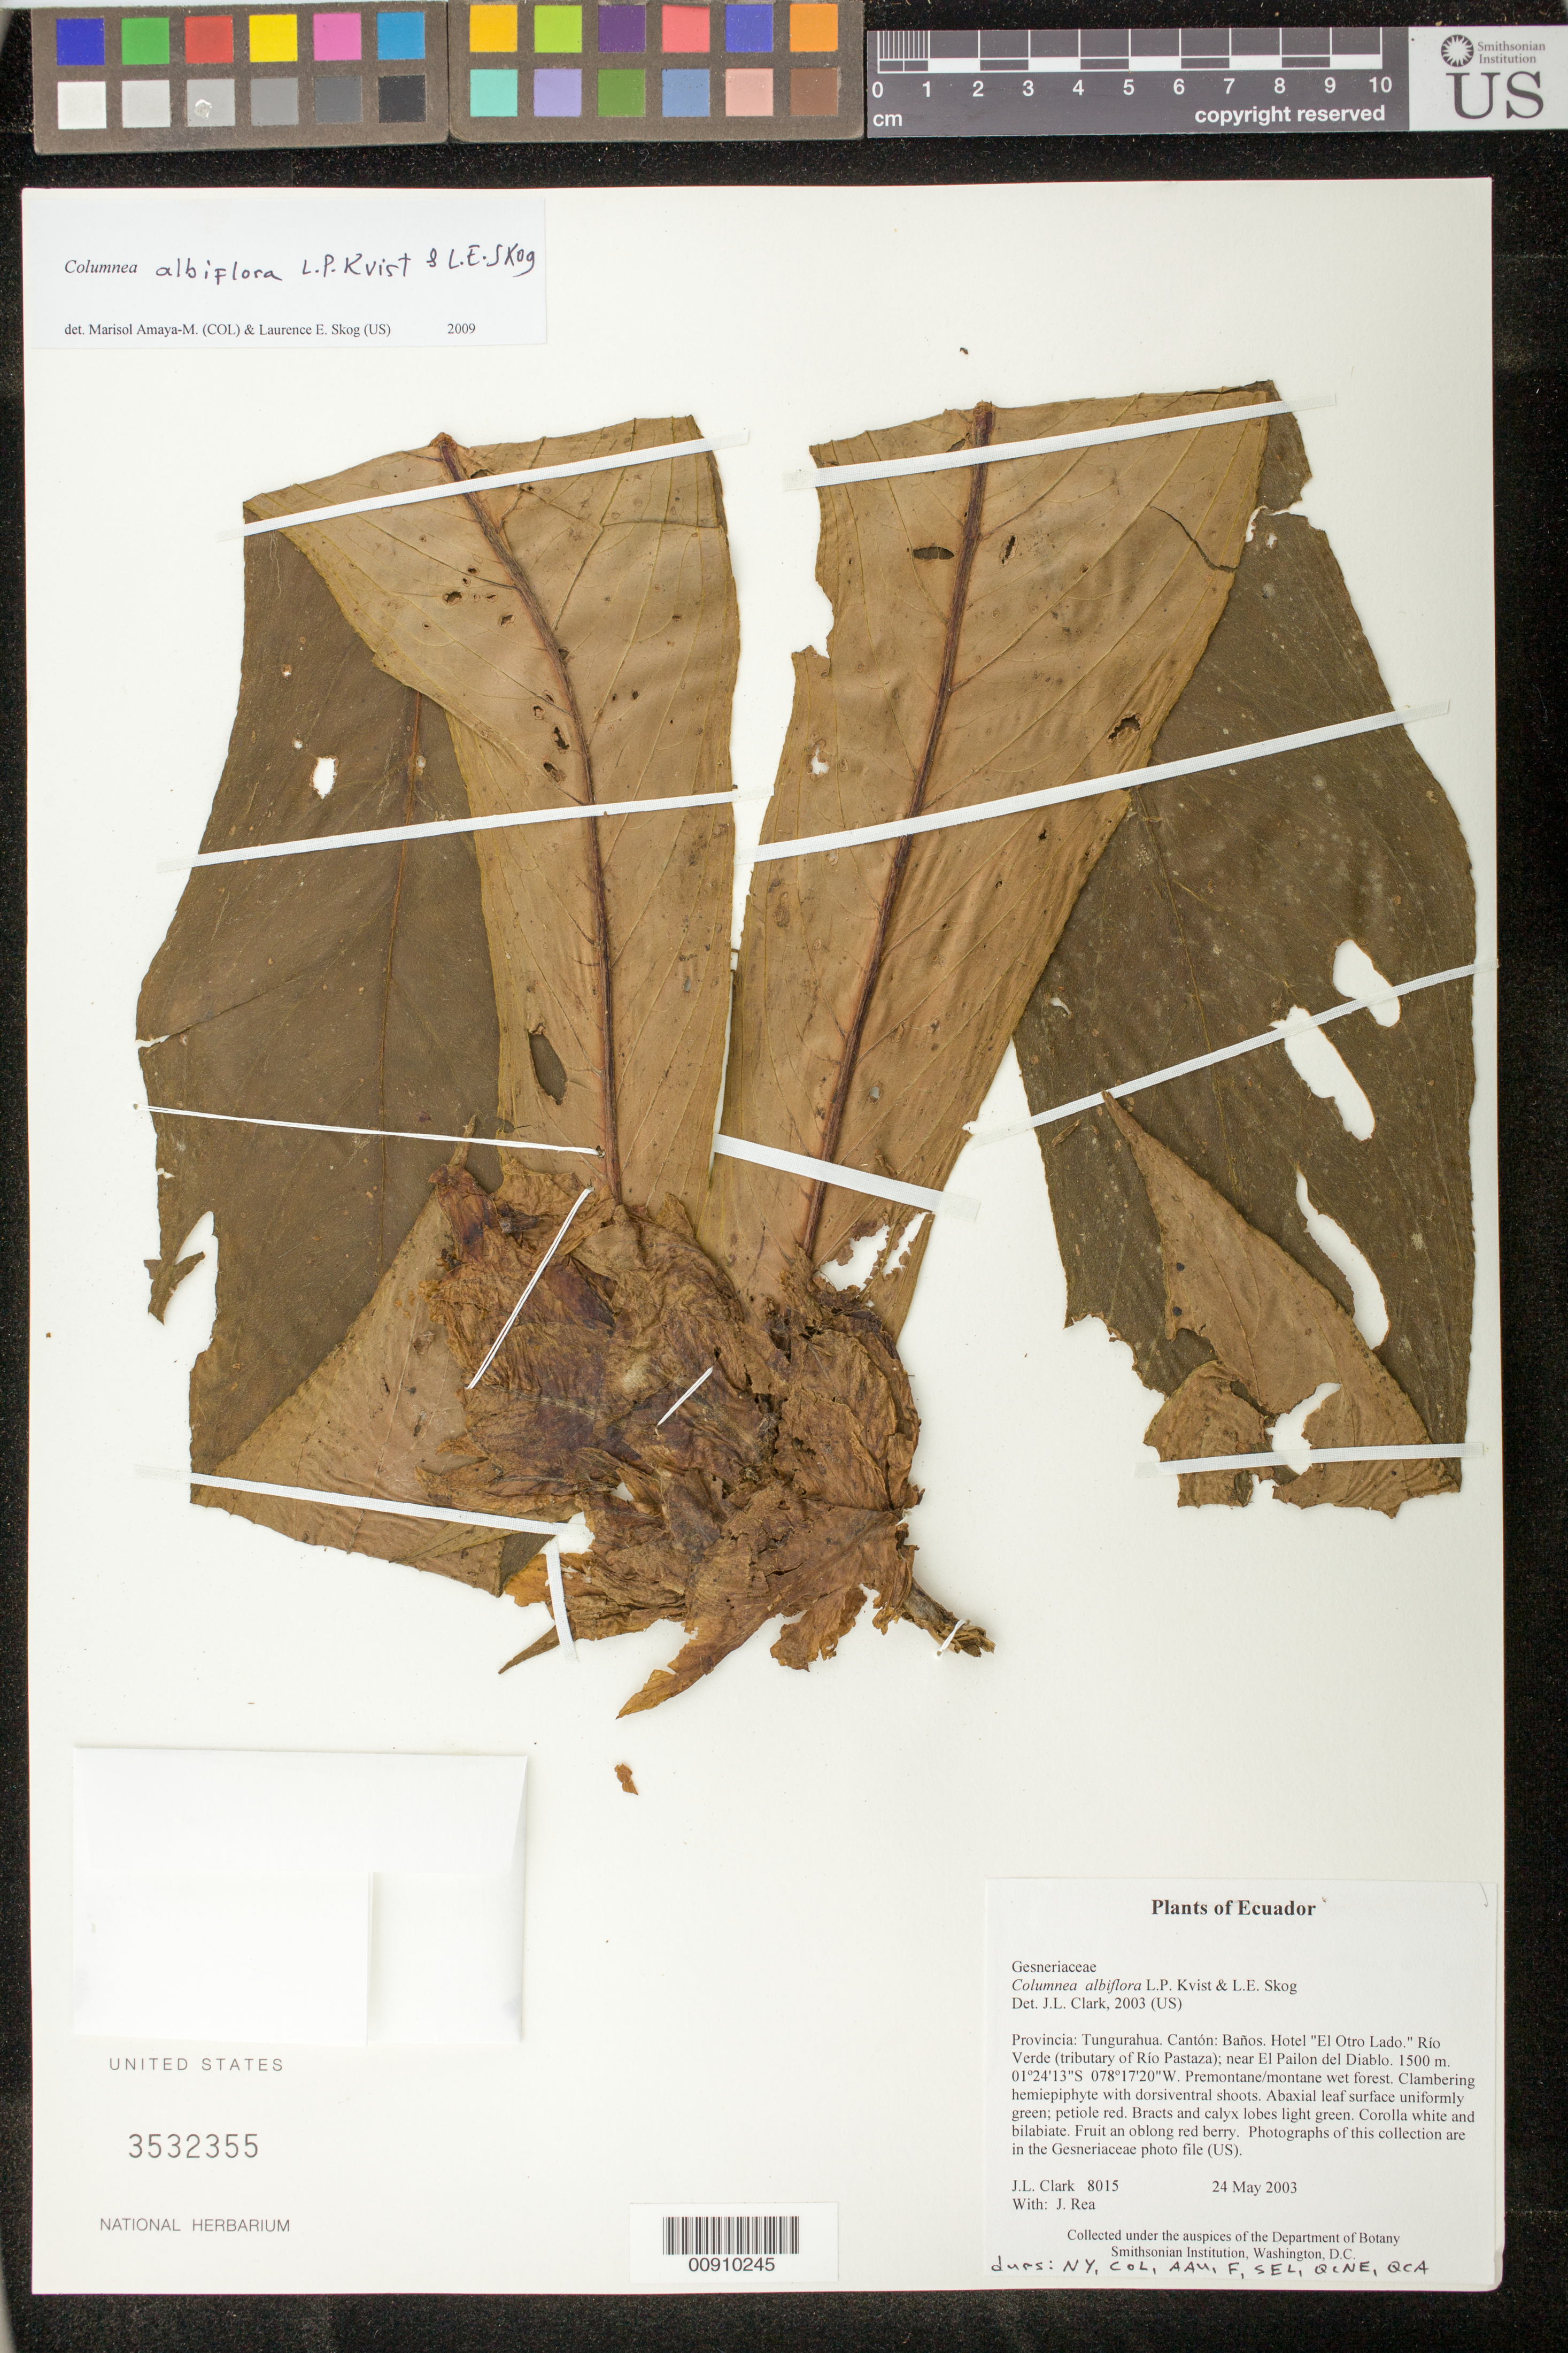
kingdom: Plantae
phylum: Tracheophyta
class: Magnoliopsida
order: Lamiales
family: Gesneriaceae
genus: Columnea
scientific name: Columnea albiflora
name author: L.P. Kvist & L.E. Skog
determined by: Clark, J. L., (SEL), The Marie Selby Botanical Garden (UNITED STATES)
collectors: J. L. Clark & J. Rea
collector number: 8015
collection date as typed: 24 May 2003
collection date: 2003-05-24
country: Ecuador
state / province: Tungurahua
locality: Baños. Hotel "El Otro Lado." Río Verde (tributary of Río Pastaza); near El Pailon del Diablo.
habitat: Premontane/montane wet forest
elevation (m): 1500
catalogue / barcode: US 3532355